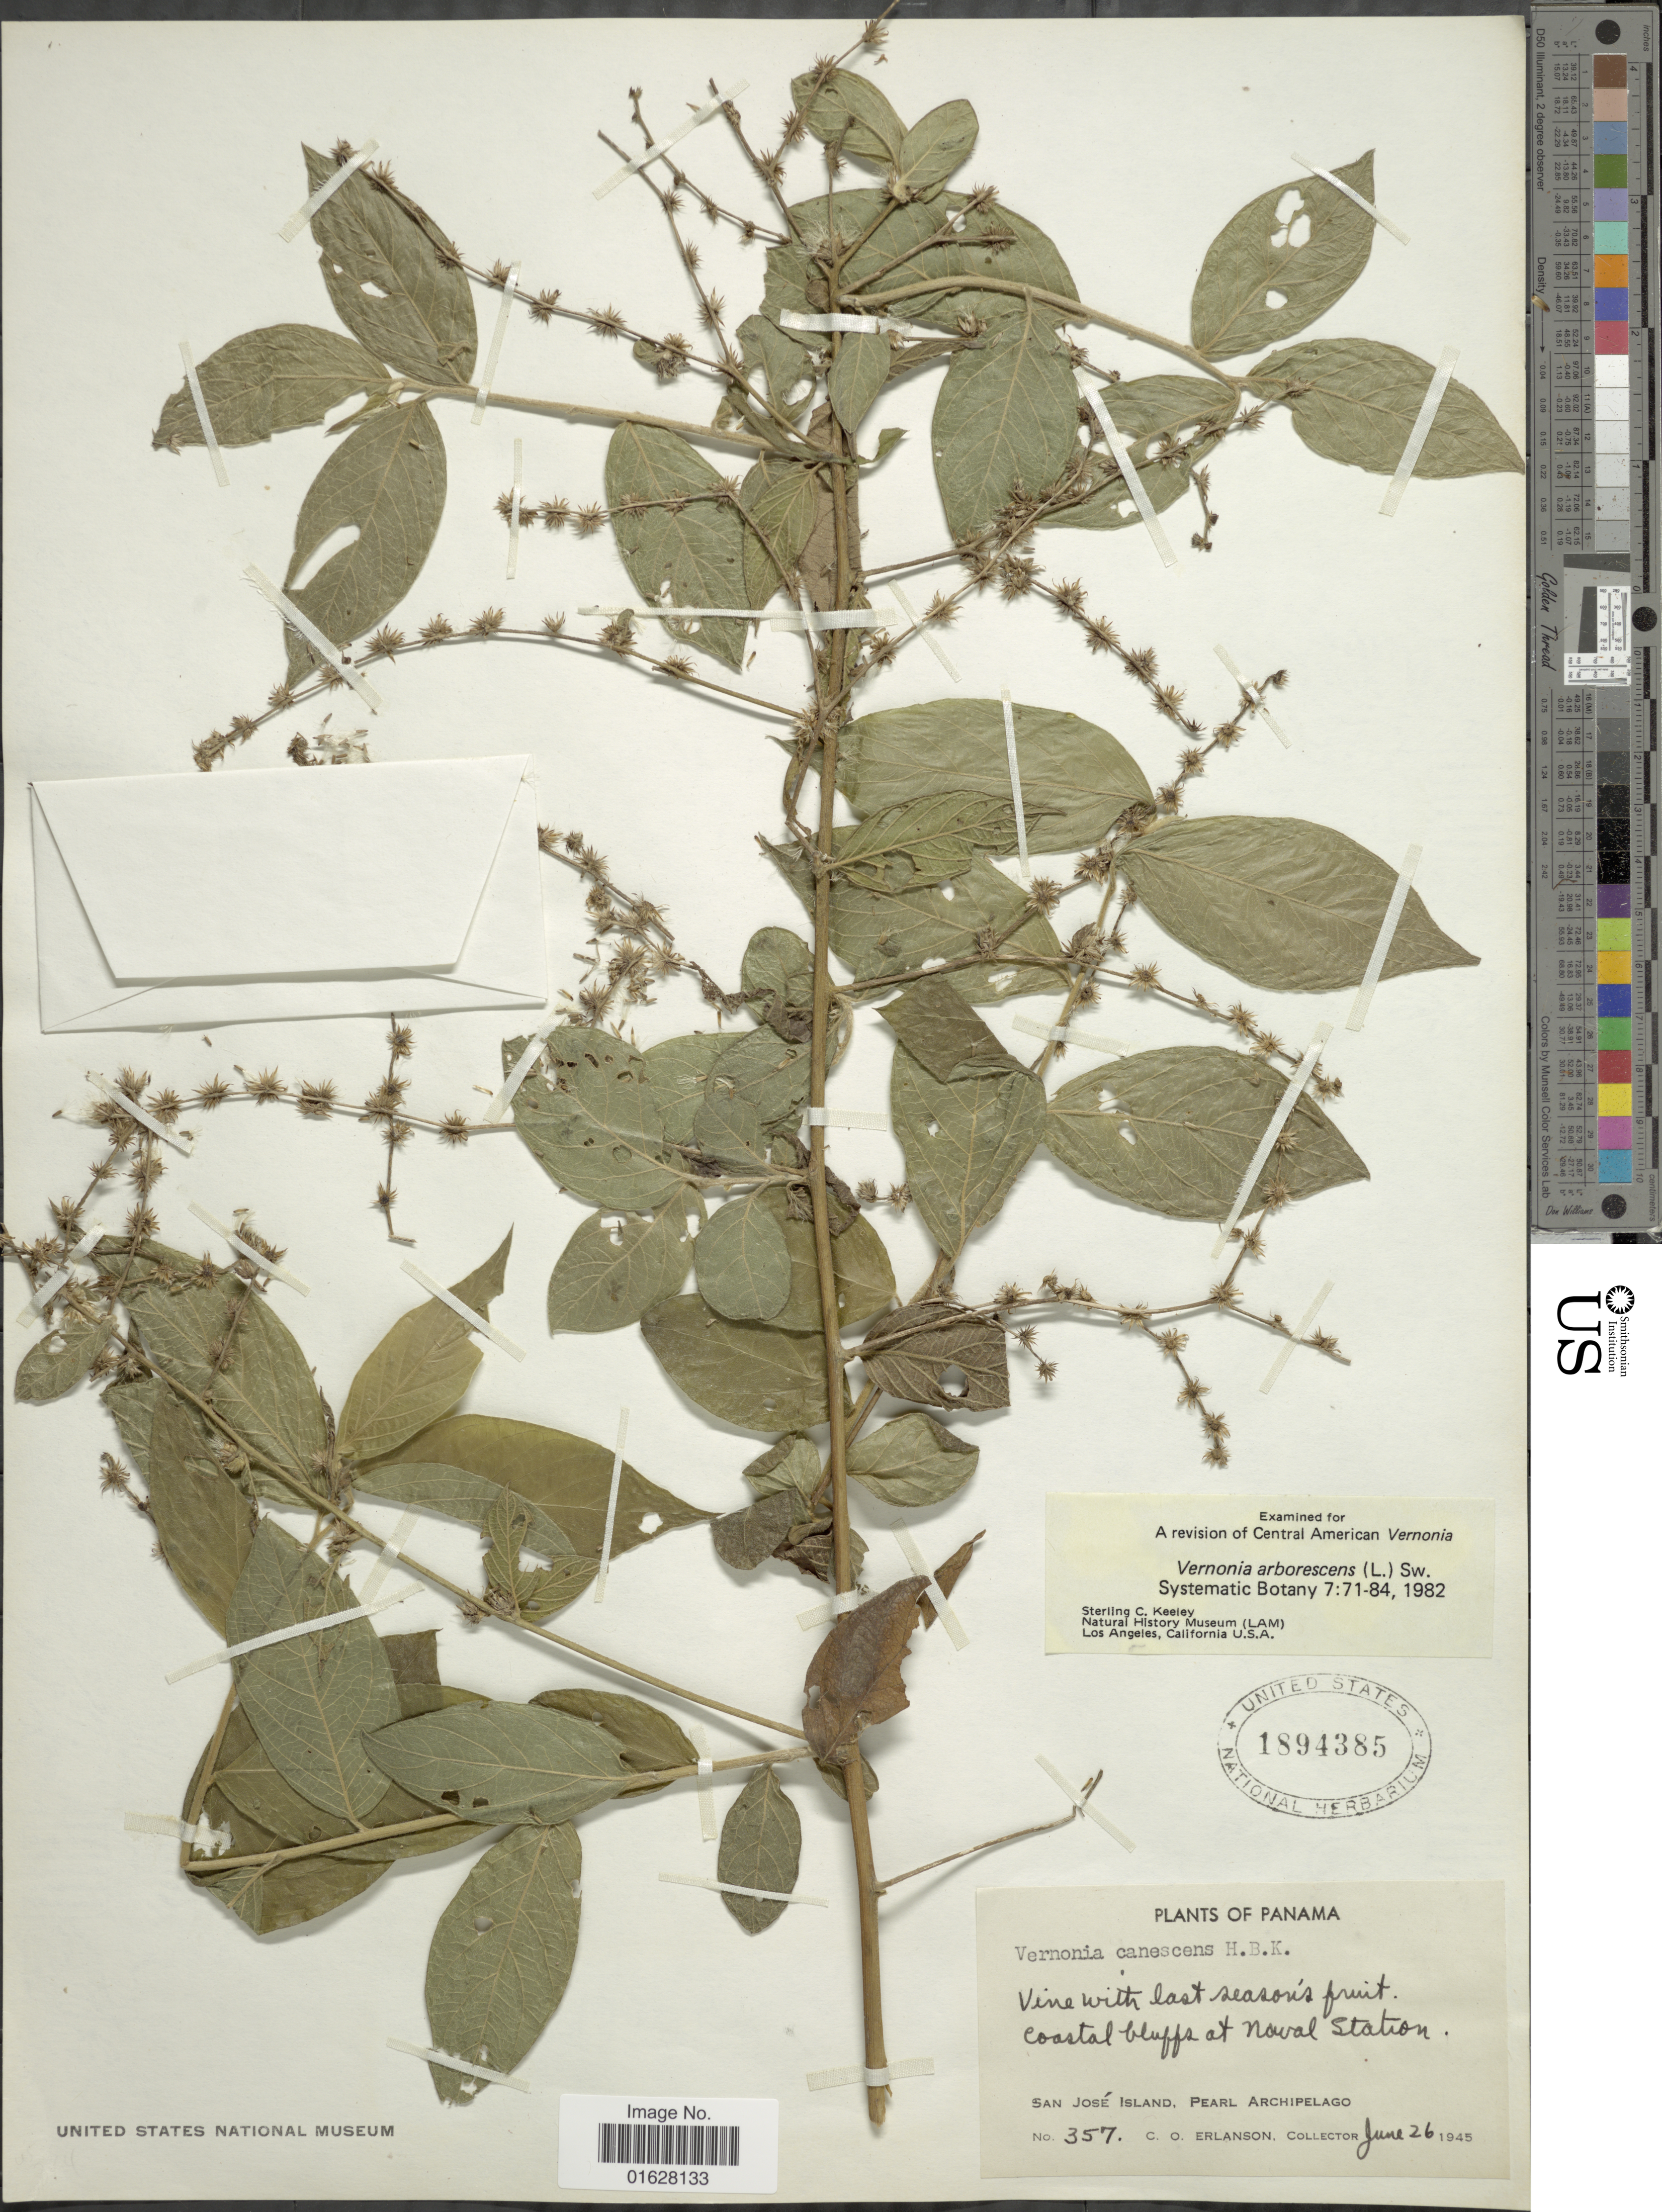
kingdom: Plantae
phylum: Tracheophyta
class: Magnoliopsida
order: Asterales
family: Asteraceae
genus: Lepidaploa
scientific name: Lepidaploa canescens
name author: (Kunth) H. Rob.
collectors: C. O. Erlanson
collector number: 357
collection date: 1945-06-26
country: Panama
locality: Panama. San Jose Island, Pearl Archipelago.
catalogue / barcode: US 1894385